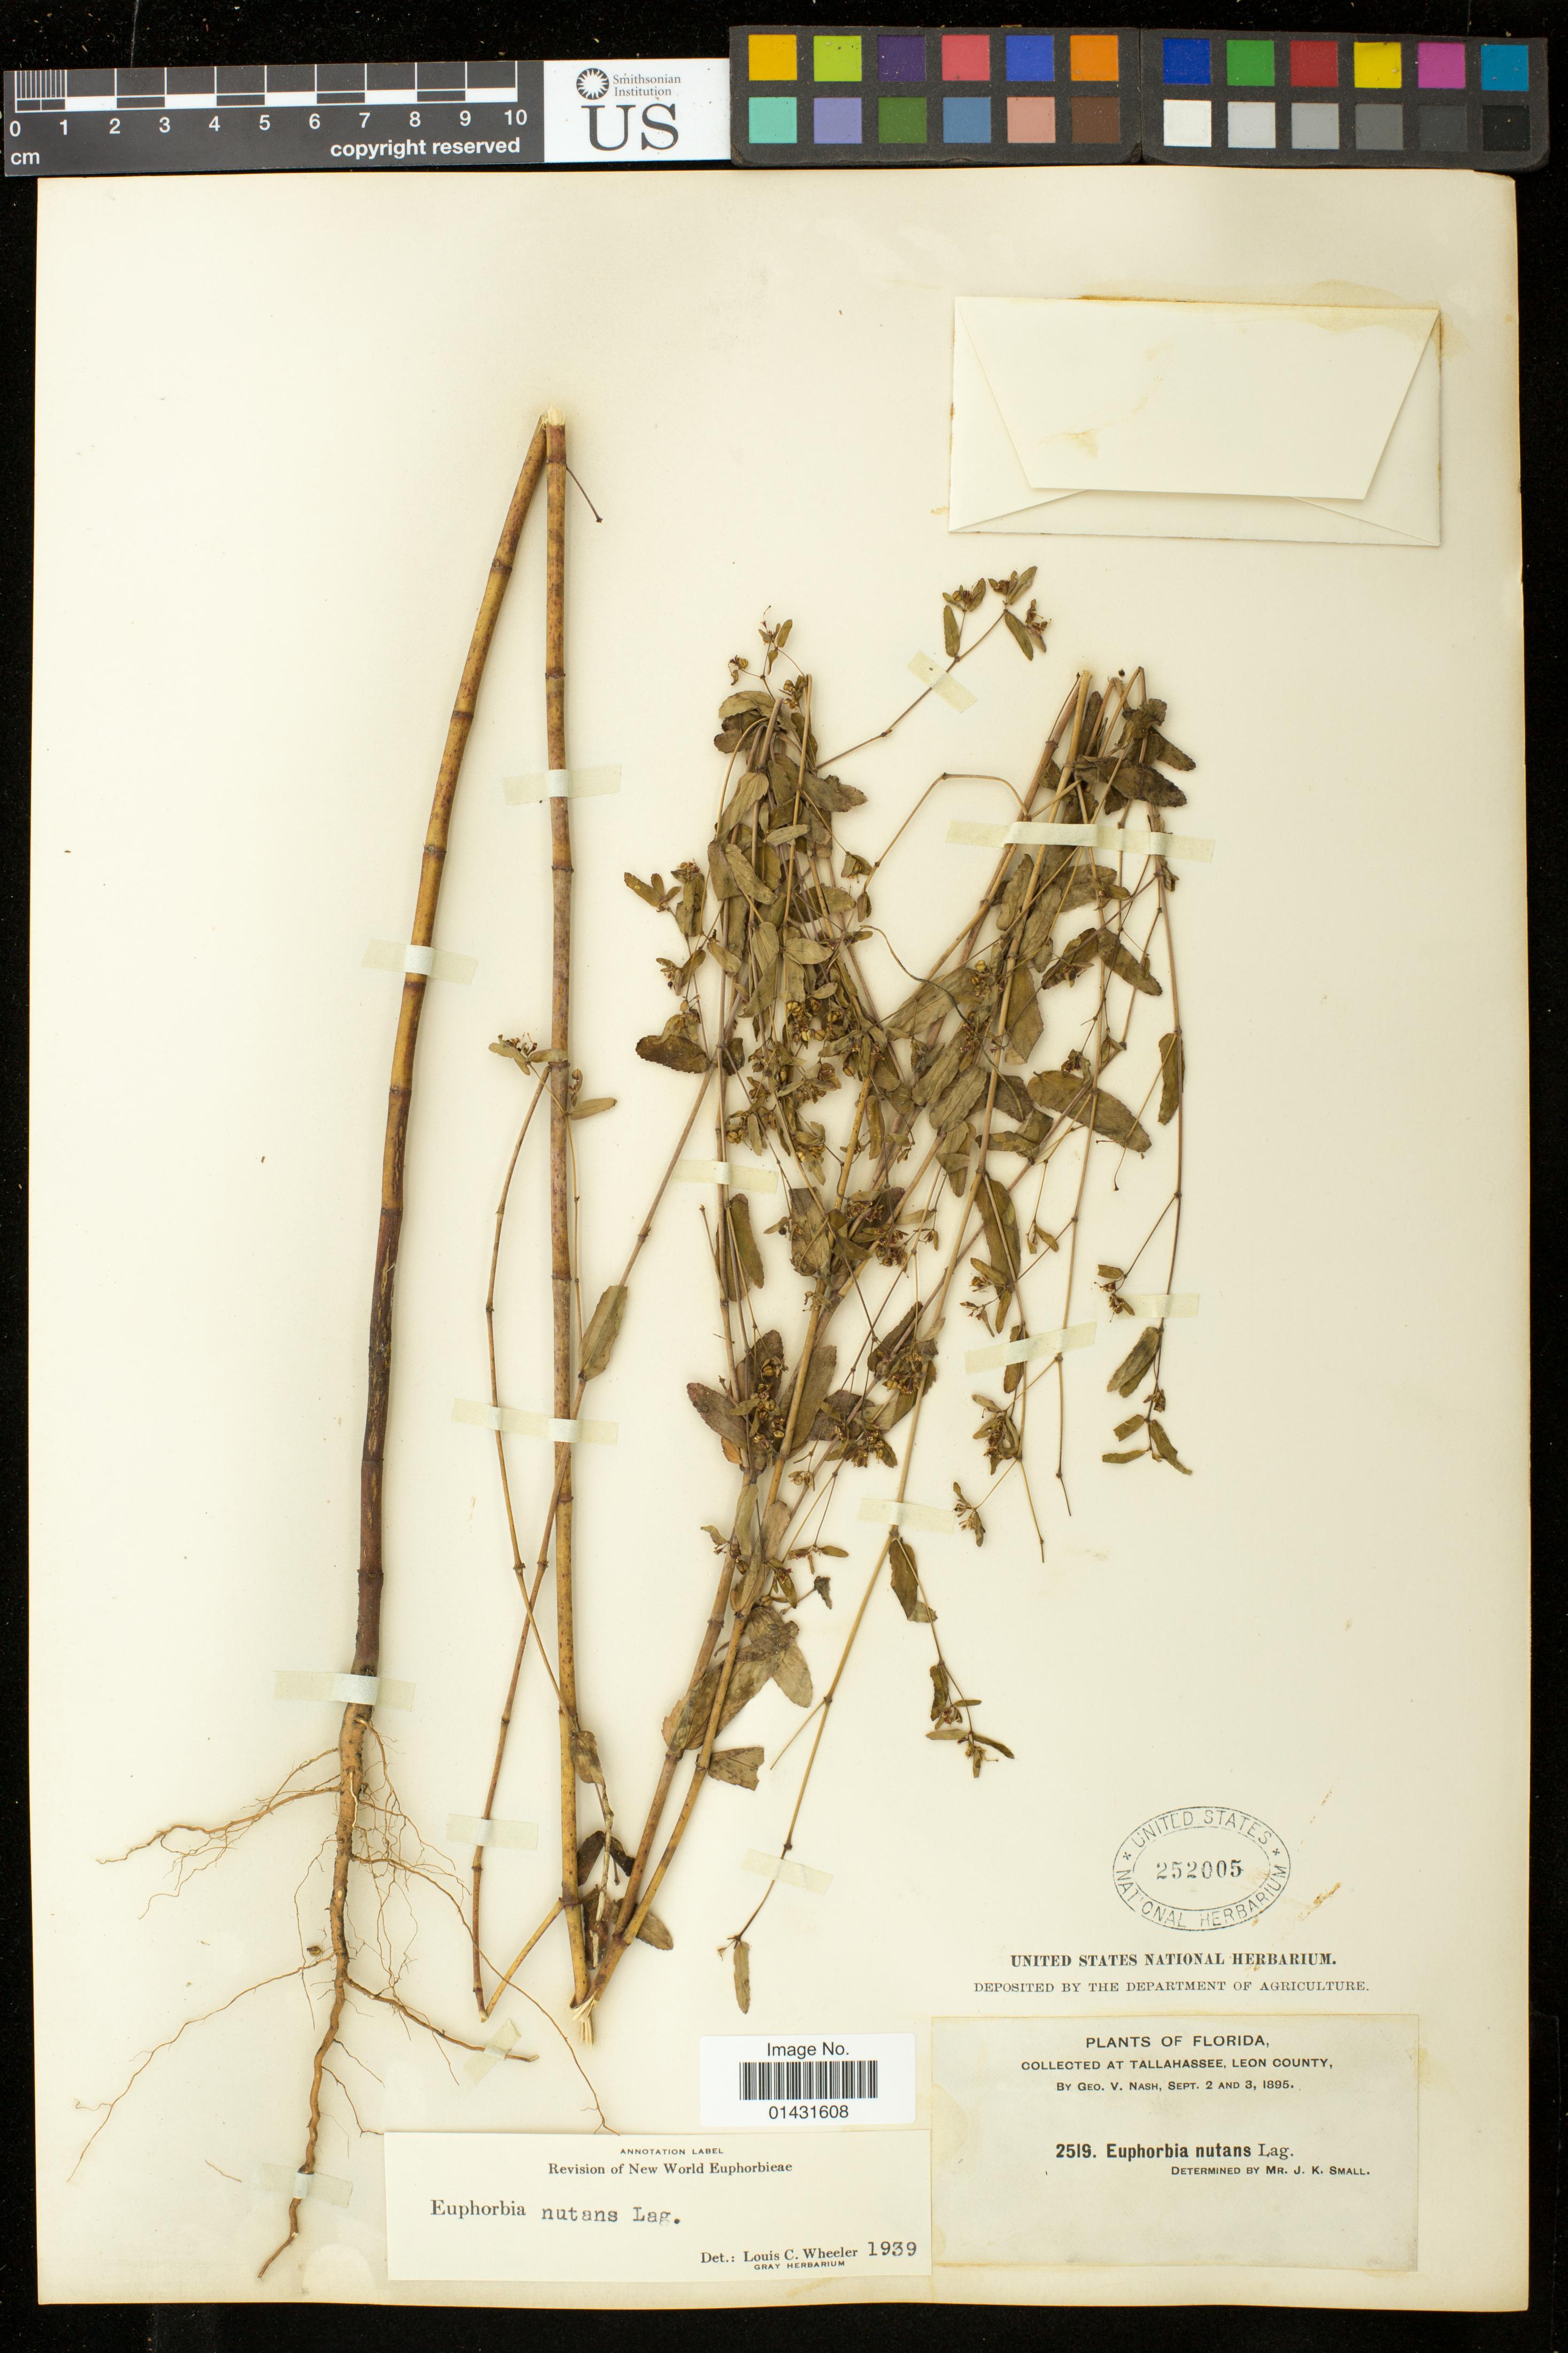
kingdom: Plantae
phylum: Tracheophyta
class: Magnoliopsida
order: Malpighiales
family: Euphorbiaceae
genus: Euphorbia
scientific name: Euphorbia hypericifolia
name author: L.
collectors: G. V. Nash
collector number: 2519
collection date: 1895-09-02/1895-09-03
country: United States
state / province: Florida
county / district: Leon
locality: Tallahassee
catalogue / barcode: US 252005